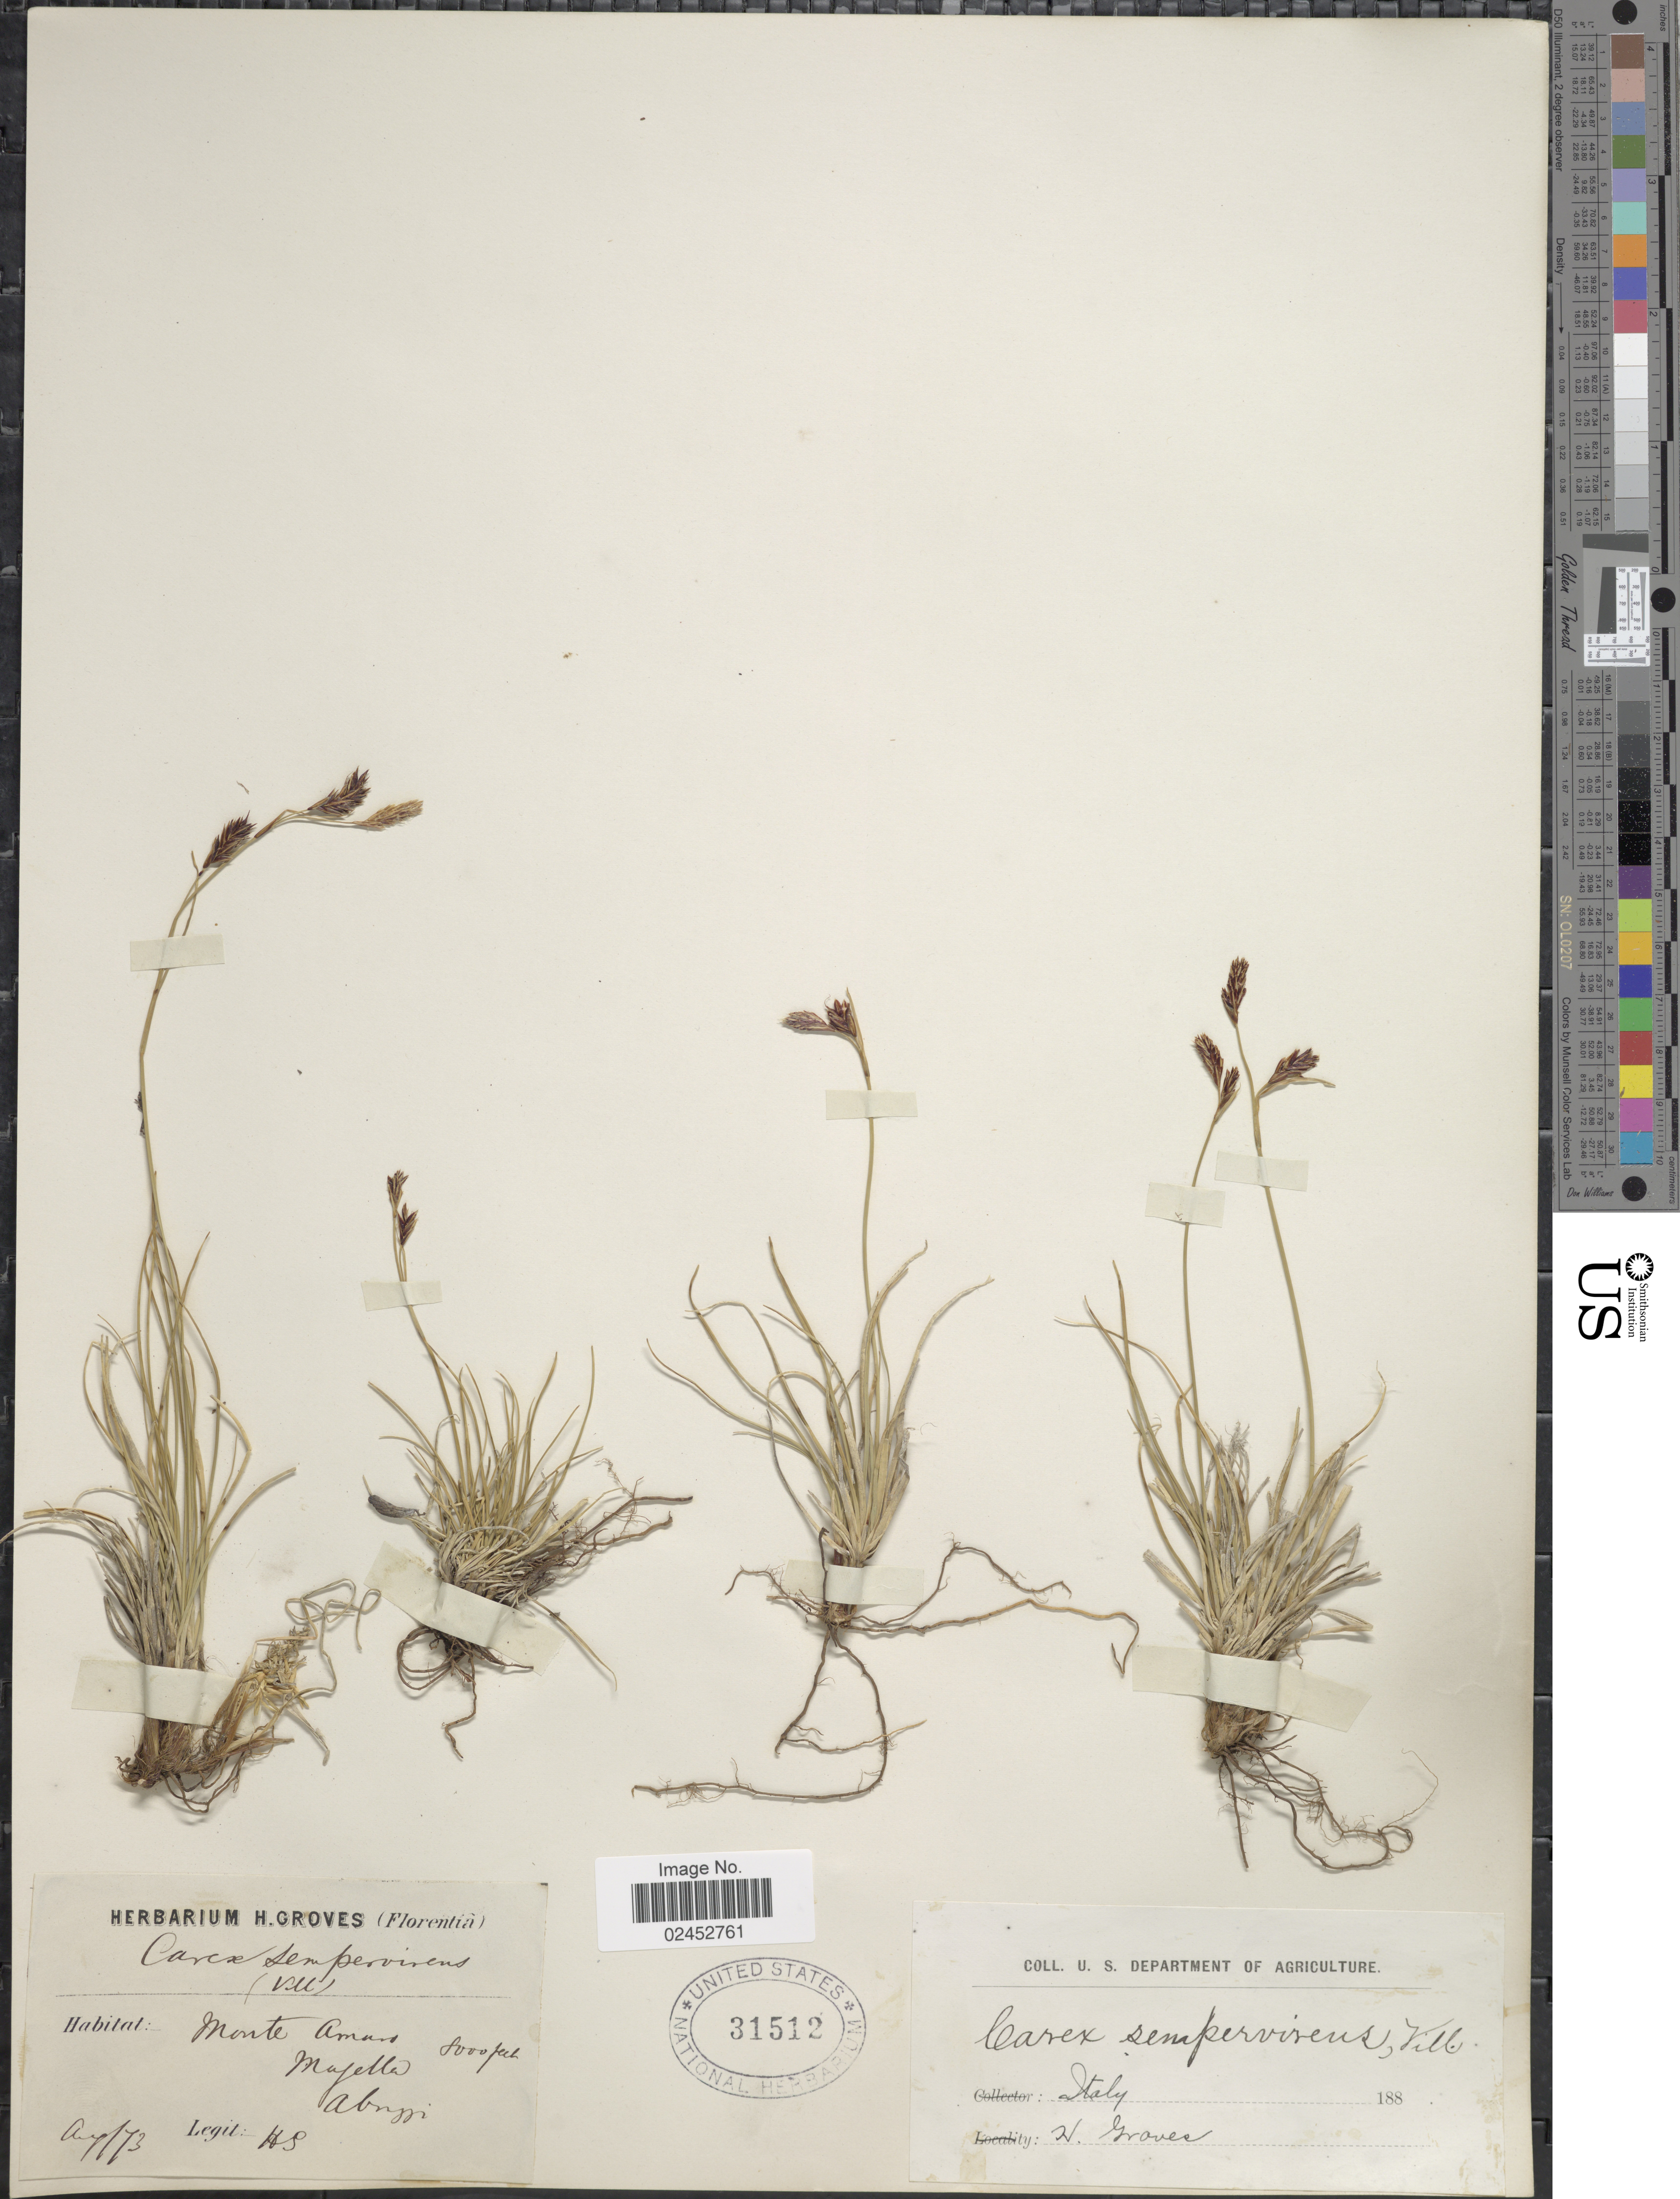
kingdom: Plantae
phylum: Tracheophyta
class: Liliopsida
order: Poales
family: Cyperaceae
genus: Carex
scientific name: Carex sempervirens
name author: Vill.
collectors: H. Groves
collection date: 1873-08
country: Italy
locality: Monte Amaro, Mafella, Abruzzo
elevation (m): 2438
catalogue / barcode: US 31512